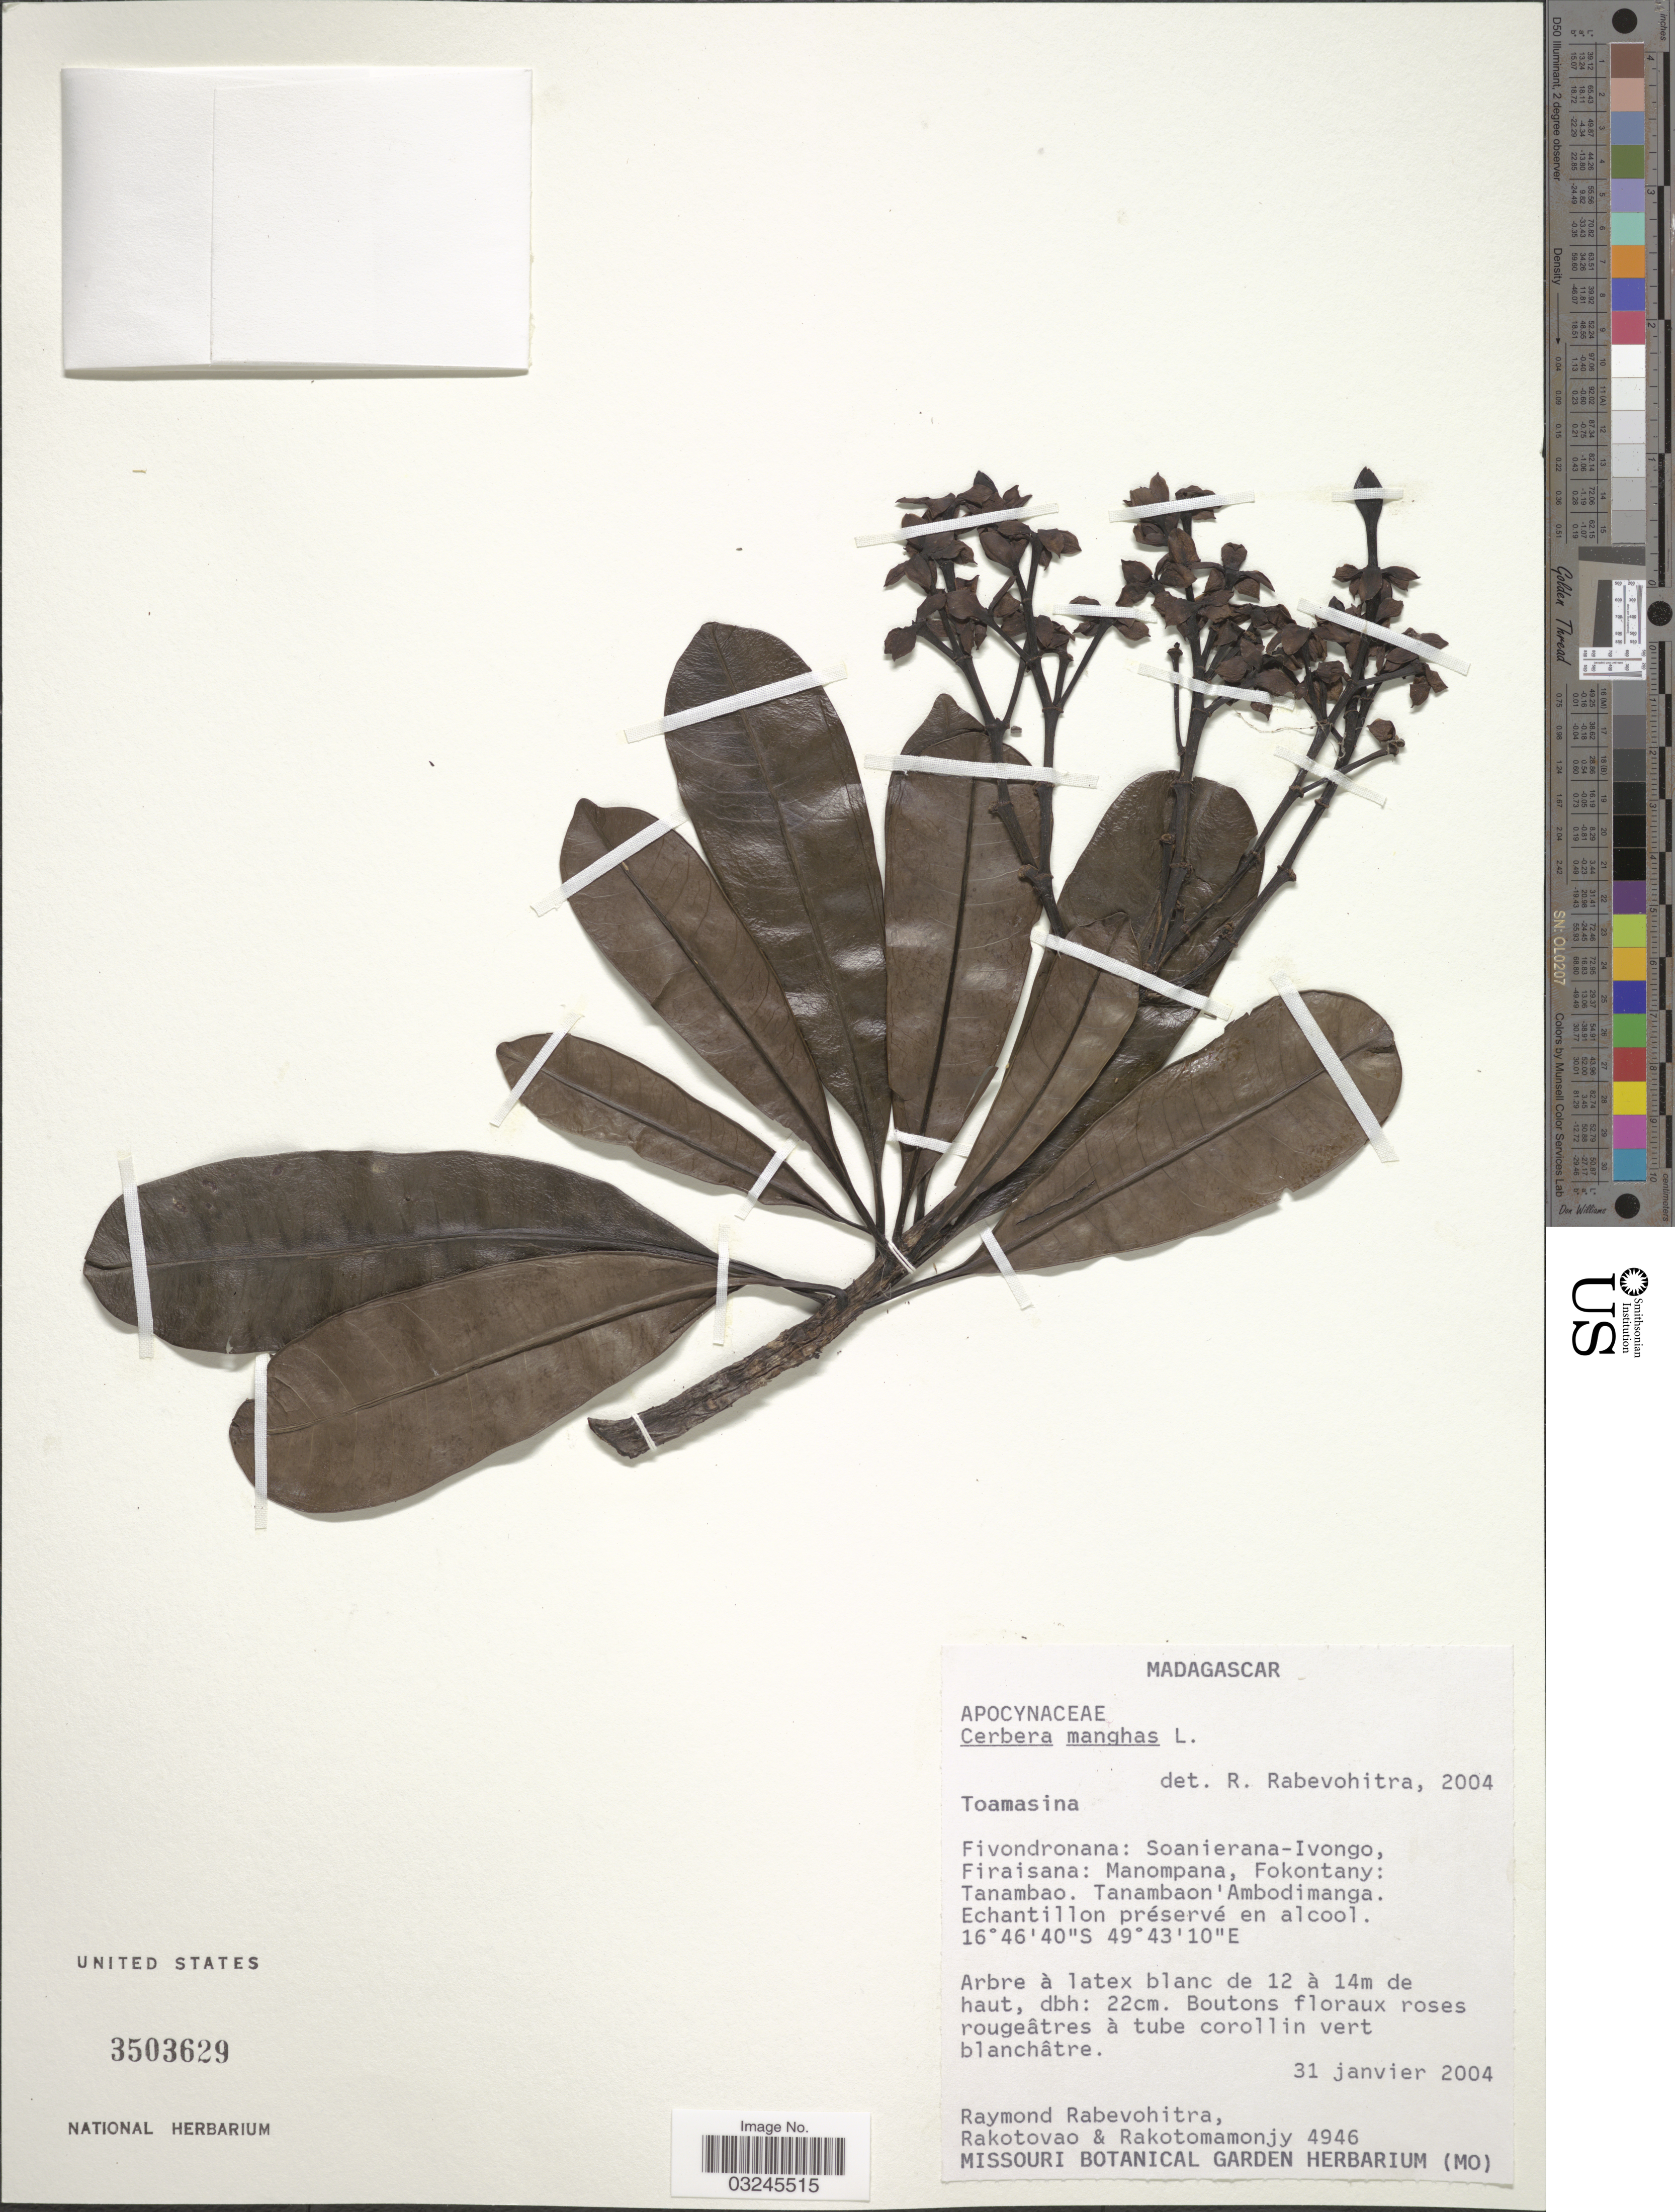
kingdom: Plantae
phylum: Tracheophyta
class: Magnoliopsida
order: Gentianales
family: Apocynaceae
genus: Cerbera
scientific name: Cerbera manghas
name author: L.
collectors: R. Rabevohitra, -. Rakotovao & Rakotomamonjy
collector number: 4946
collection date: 2004-01-31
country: Madagascar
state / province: Analanjirofo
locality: Fivondronana: Soanierana-Ivongo, Firaisana: Manompana, Fokontany: Tanambao. Tanambaon' Ambodimanga.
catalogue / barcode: US 3503629